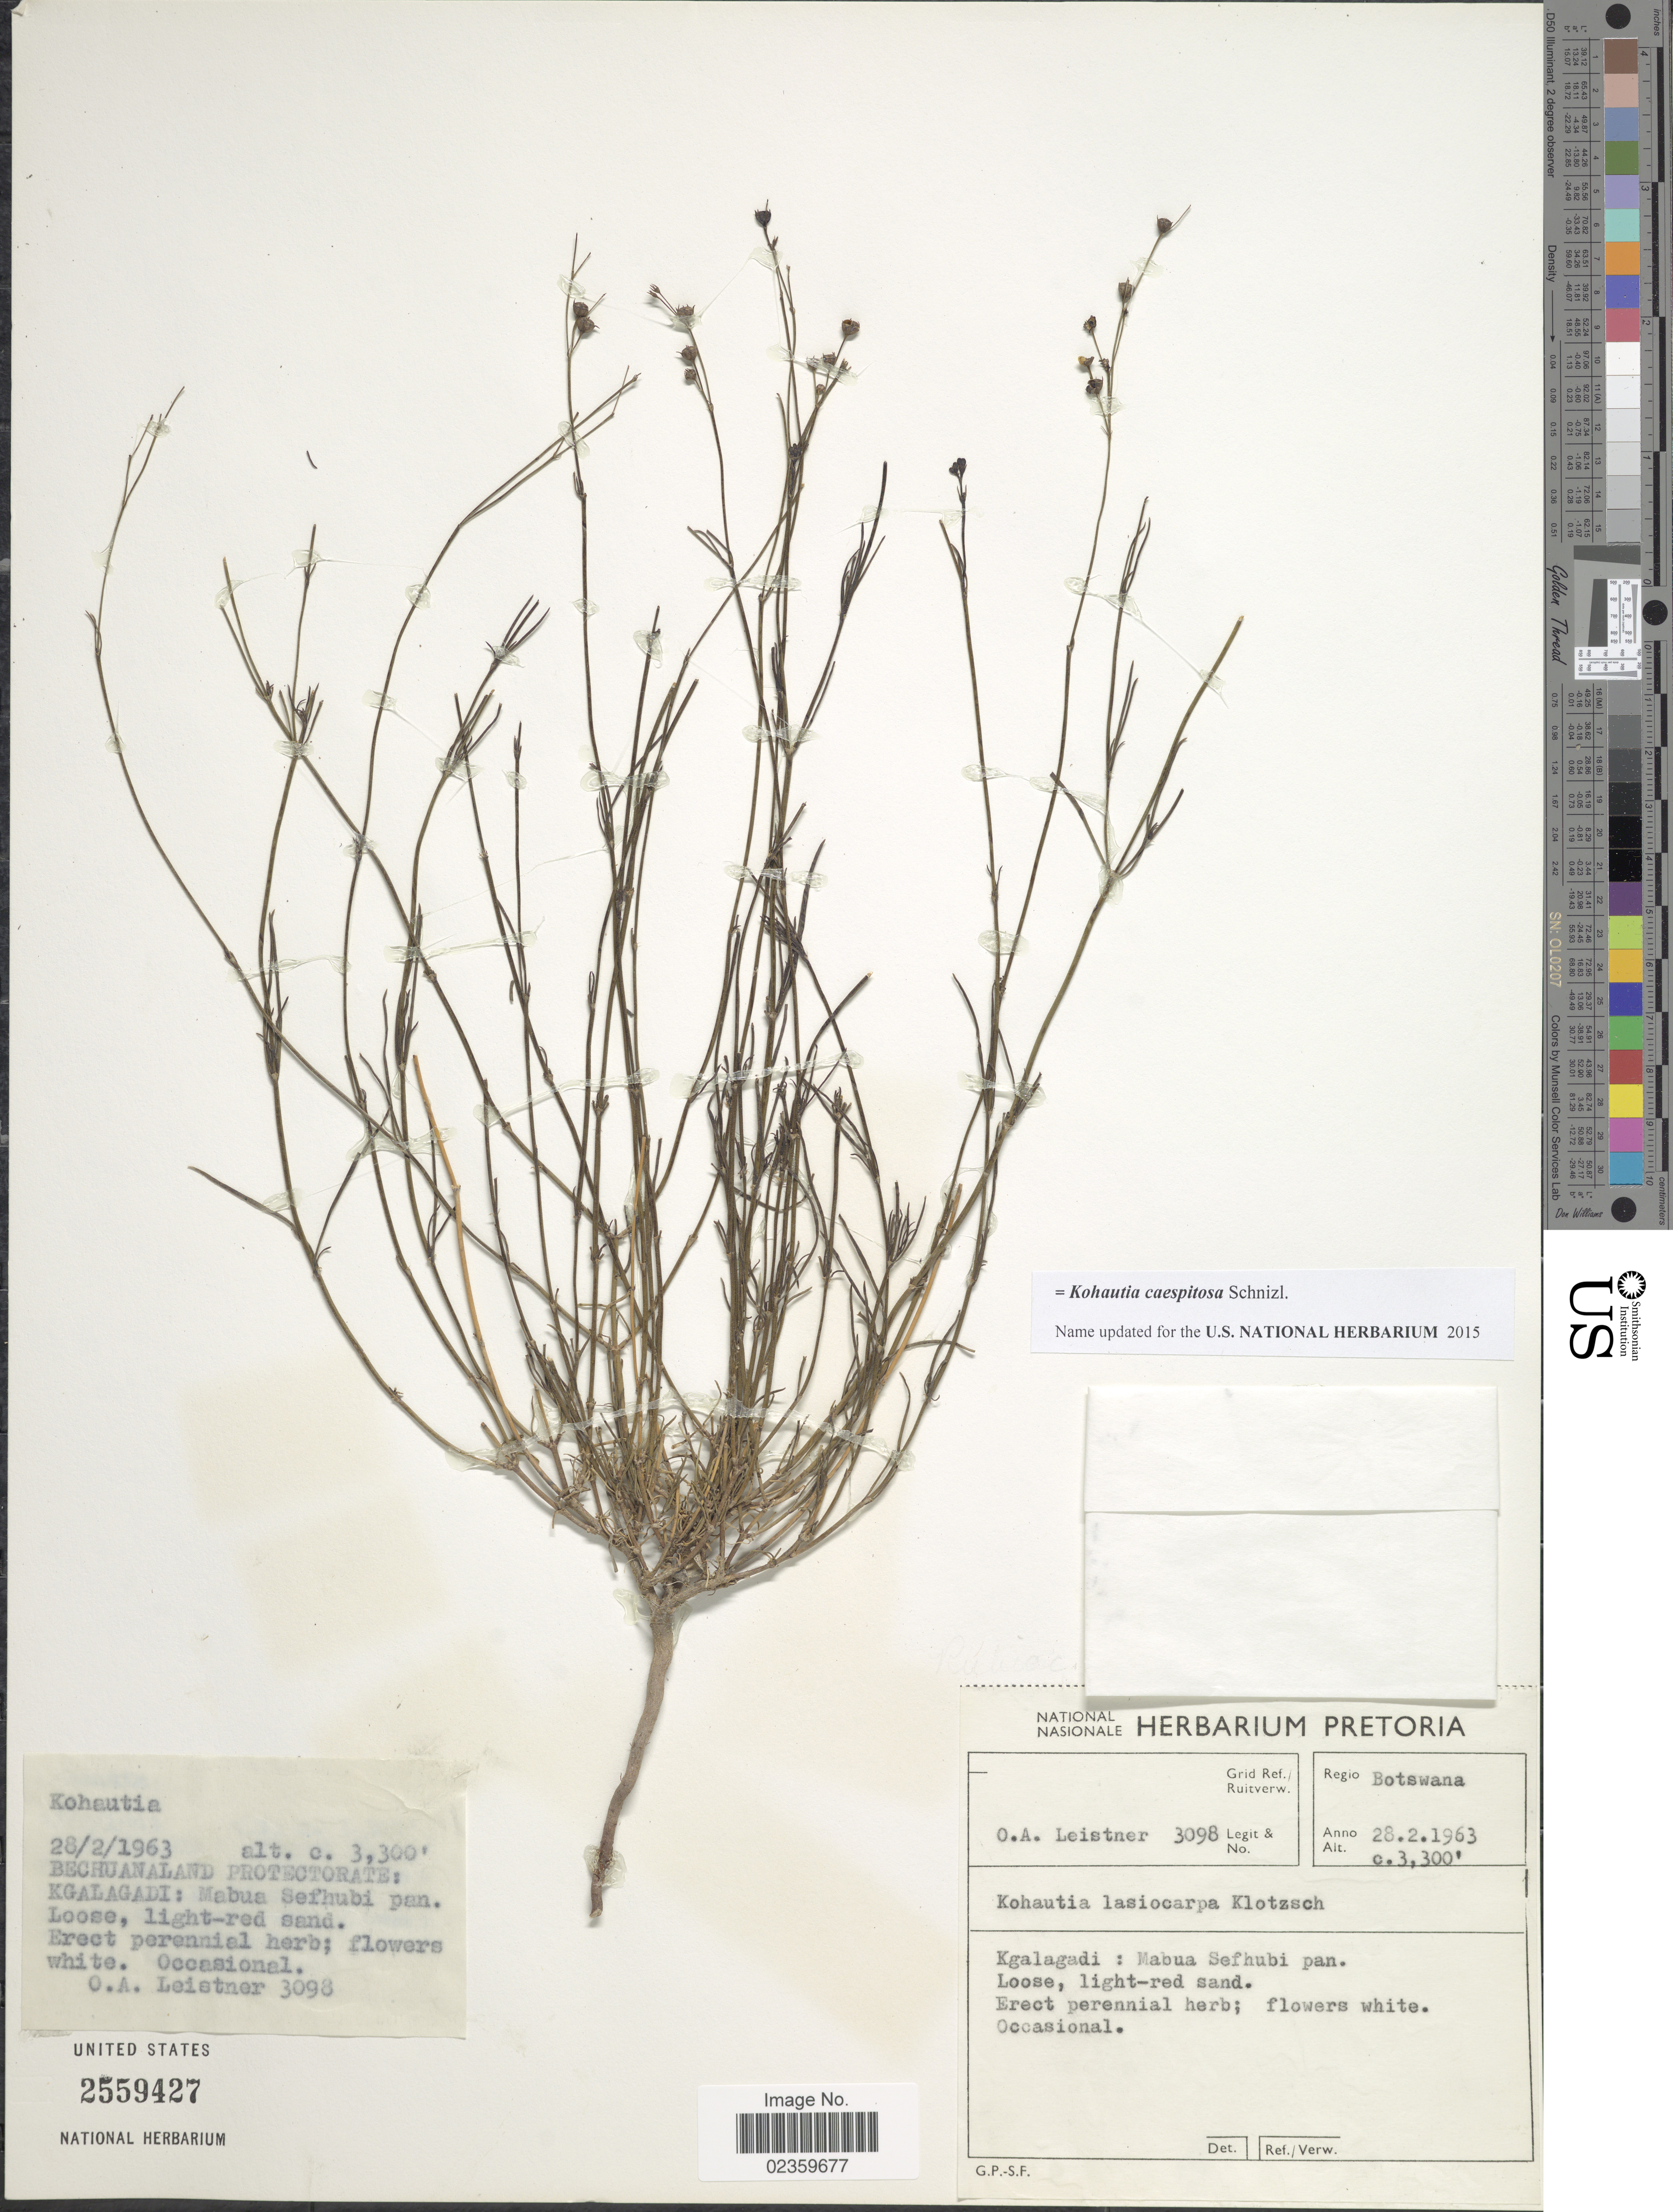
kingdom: Plantae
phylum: Tracheophyta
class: Magnoliopsida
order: Gentianales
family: Rubiaceae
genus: Kohautia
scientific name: Kohautia caespitosa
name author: Schnizl.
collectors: O. A. Leistner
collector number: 3098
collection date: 1963-02-28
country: Botswana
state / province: Kgalagadi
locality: Mabua Sefhubi pan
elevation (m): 1006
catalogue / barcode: US 2559427